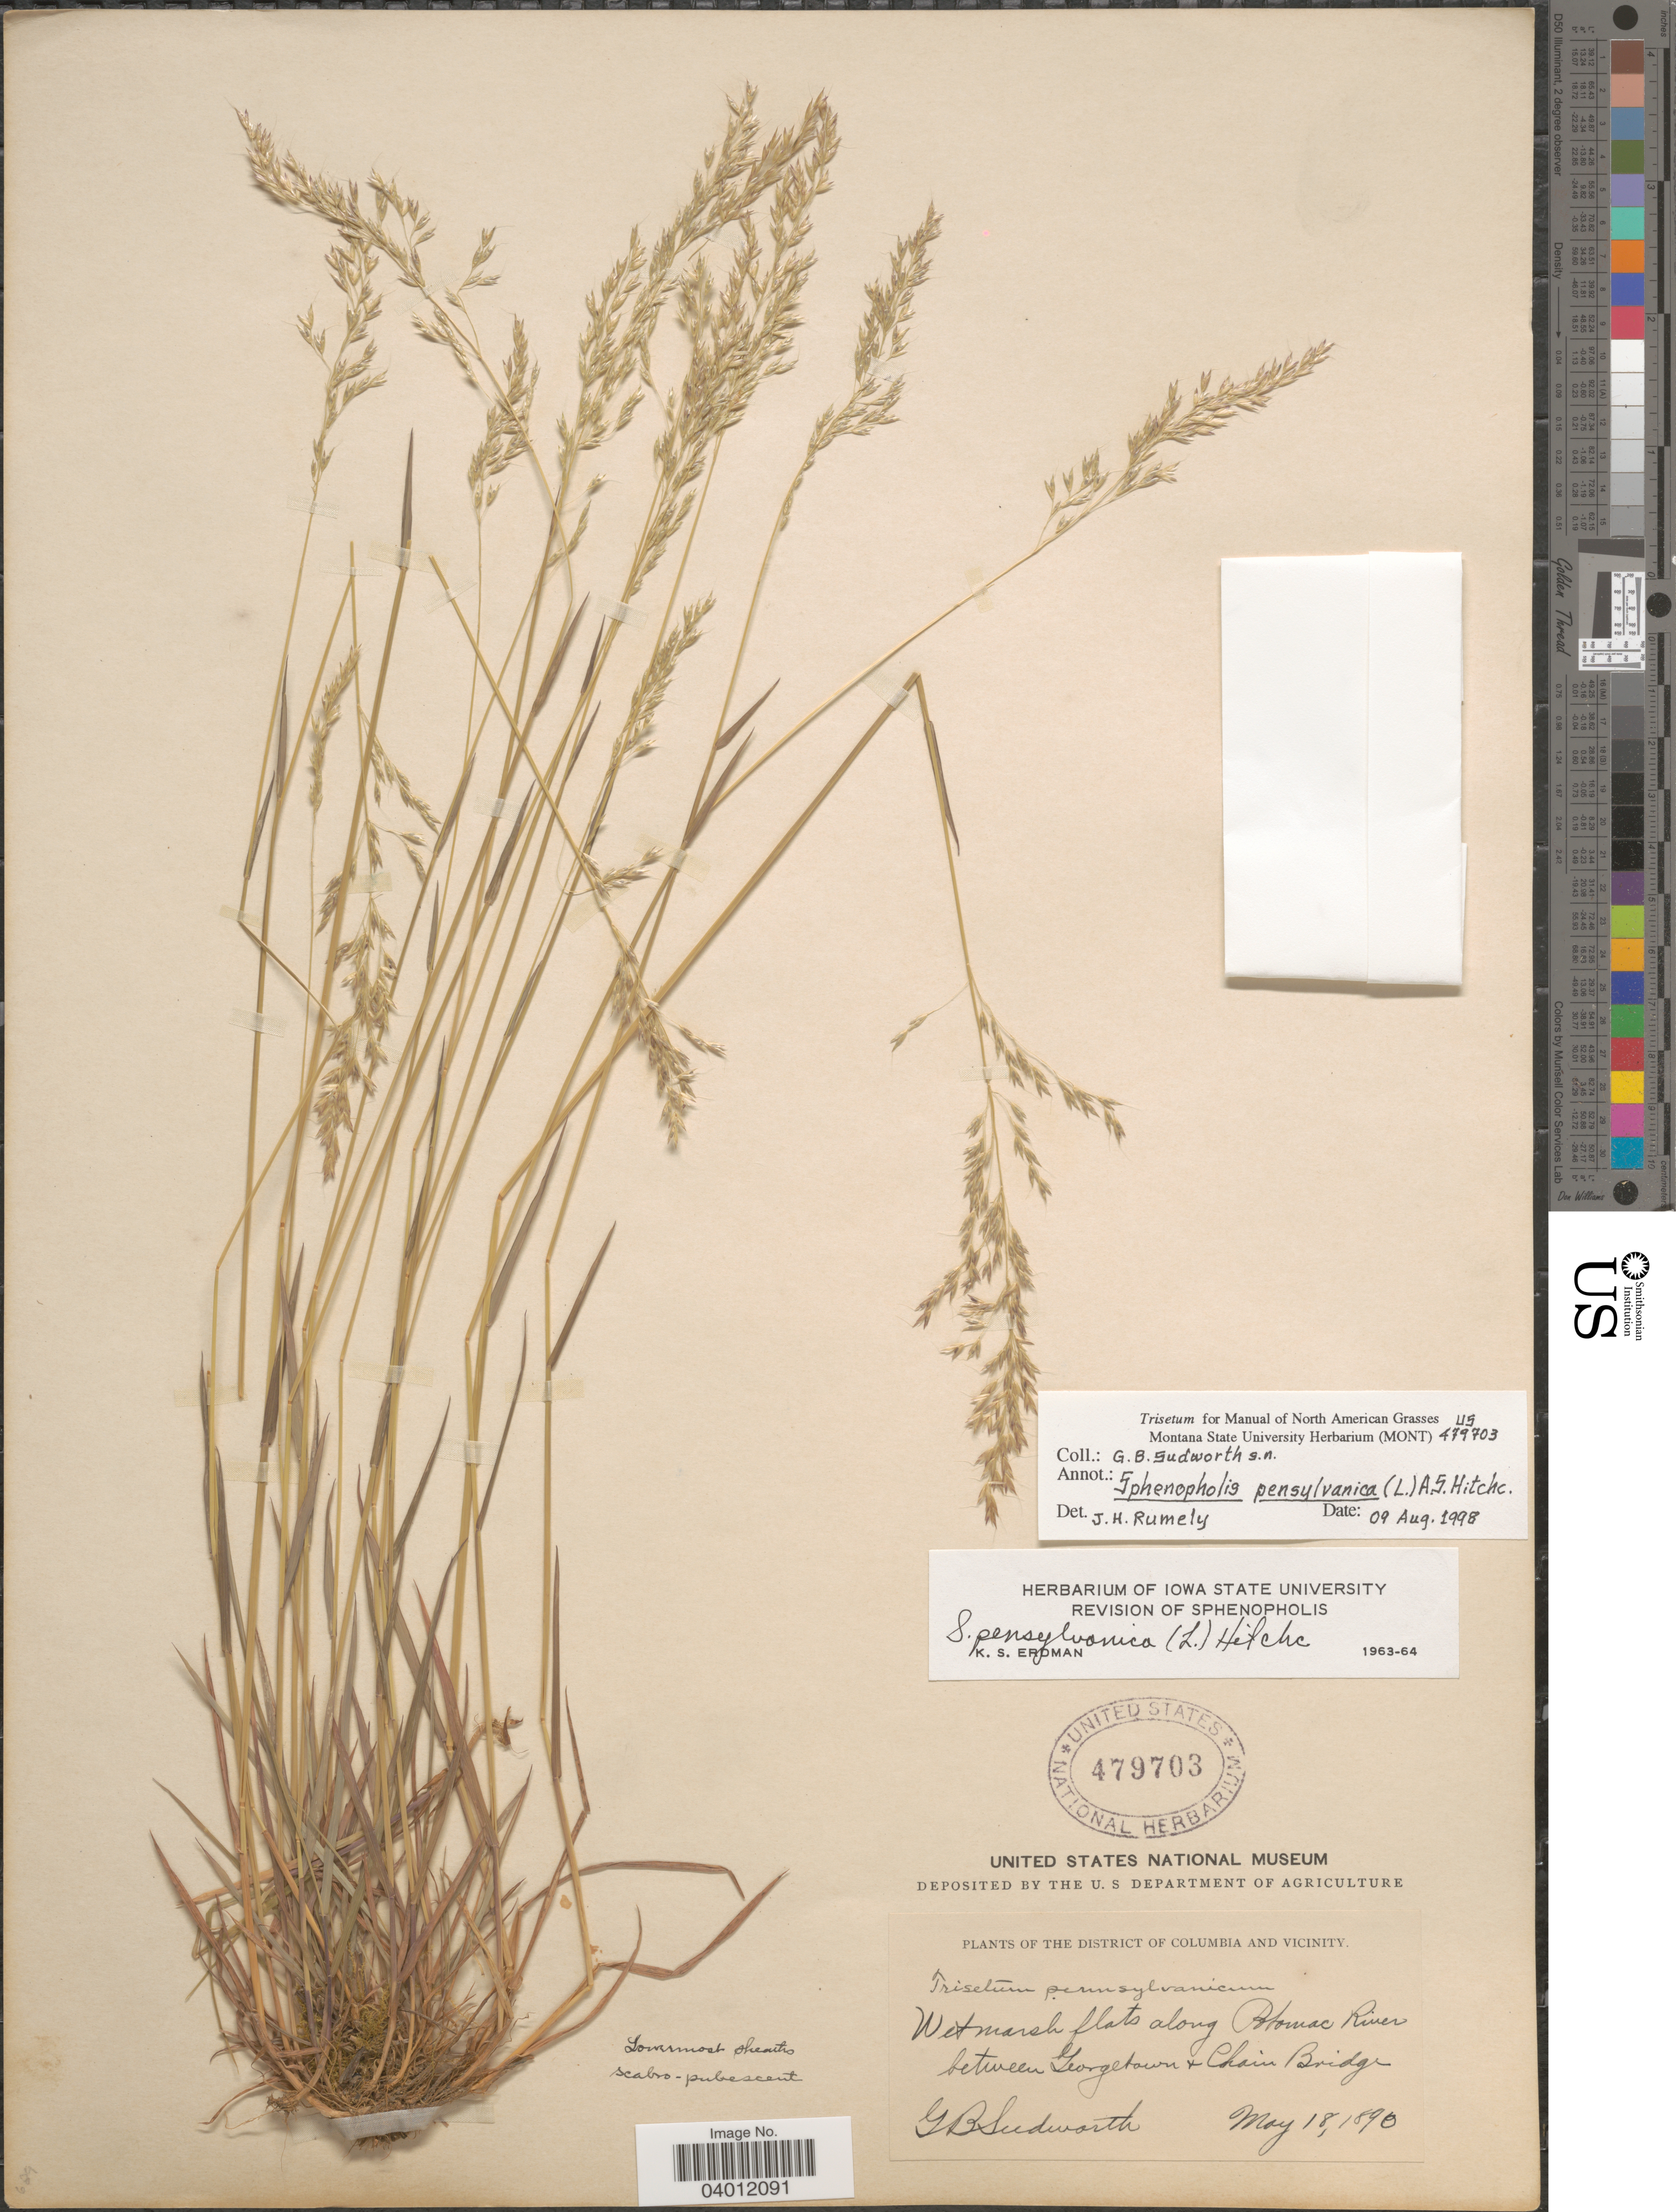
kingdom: Plantae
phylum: Tracheophyta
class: Liliopsida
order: Poales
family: Poaceae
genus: Sphenopholis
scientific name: Sphenopholis pensylvanica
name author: (L.) Hitchc.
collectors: G. B. Sudworth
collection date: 1890-05-18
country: United States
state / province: District of Columbia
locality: And Vicinity. Wet marsh flats along Potomac River between Georgetown & Chain Bridge.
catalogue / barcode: US 479703